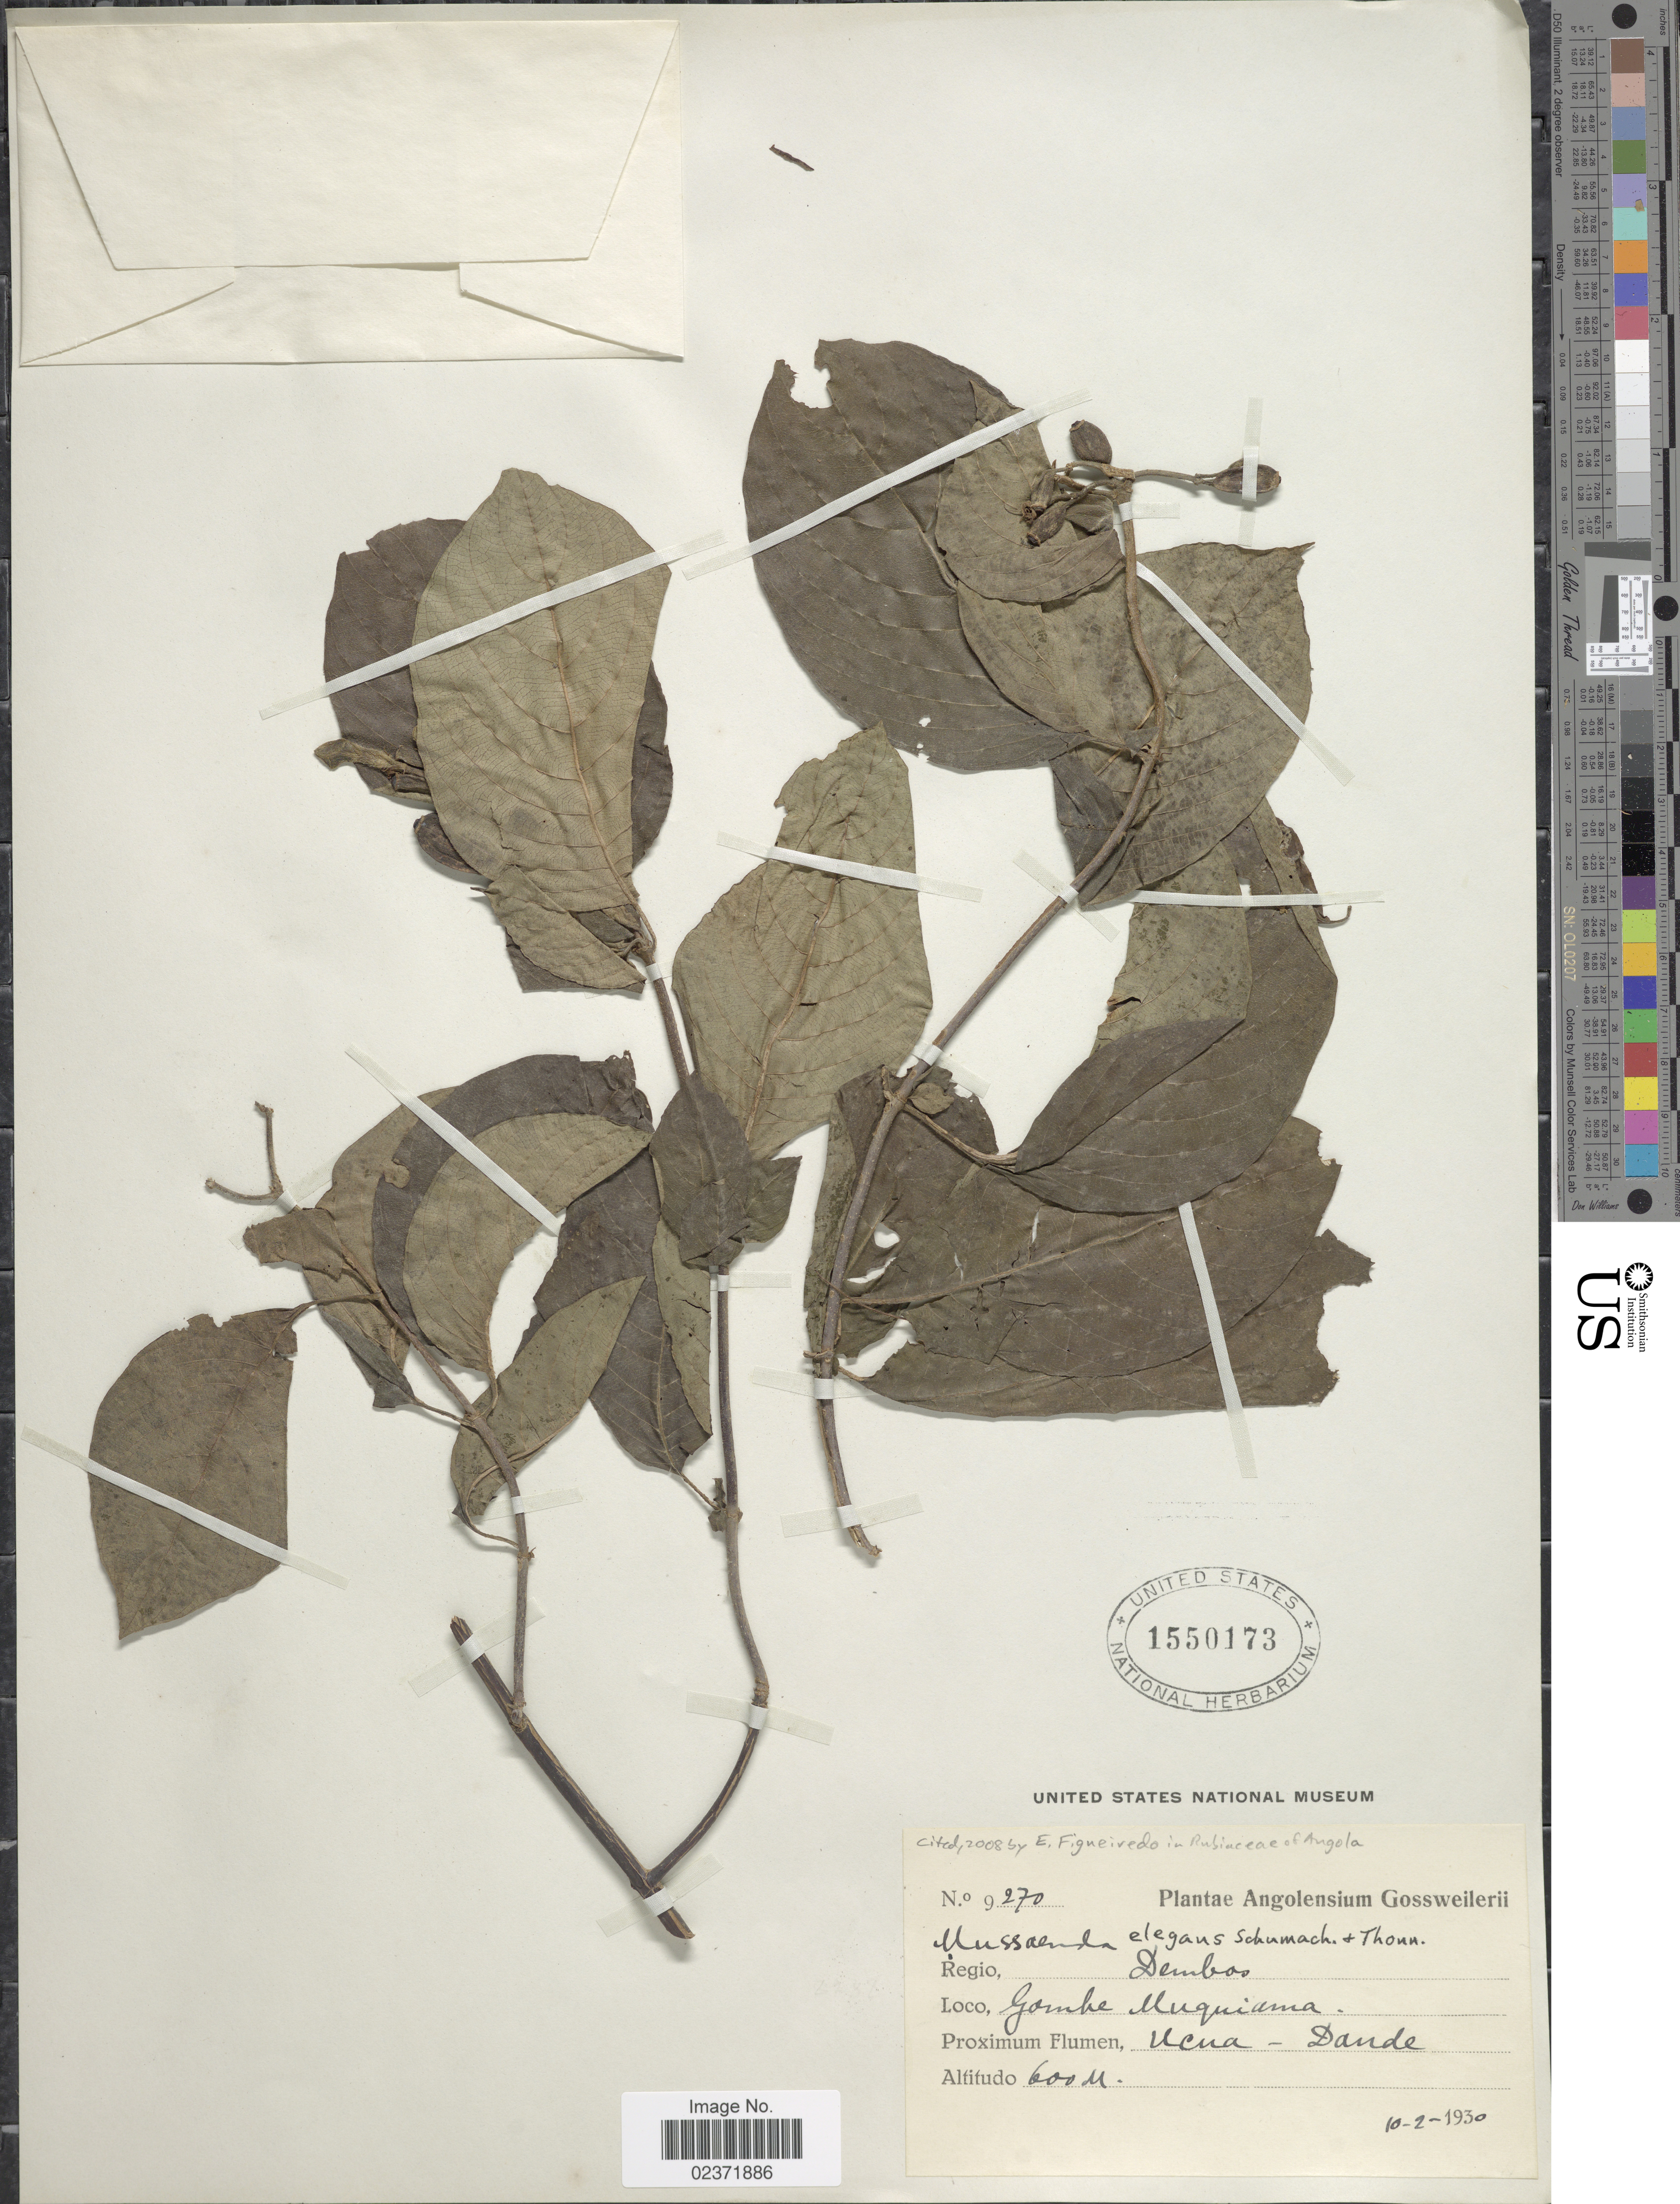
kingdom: Plantae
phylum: Tracheophyta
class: Magnoliopsida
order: Gentianales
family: Rubiaceae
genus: Mussaenda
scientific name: Mussaenda elegans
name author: Schumach. & Thonn.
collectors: -. Gossweiler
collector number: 9270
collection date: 1930-02-10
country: Angola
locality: Gombe Muquiama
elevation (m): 600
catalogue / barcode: US 1550173